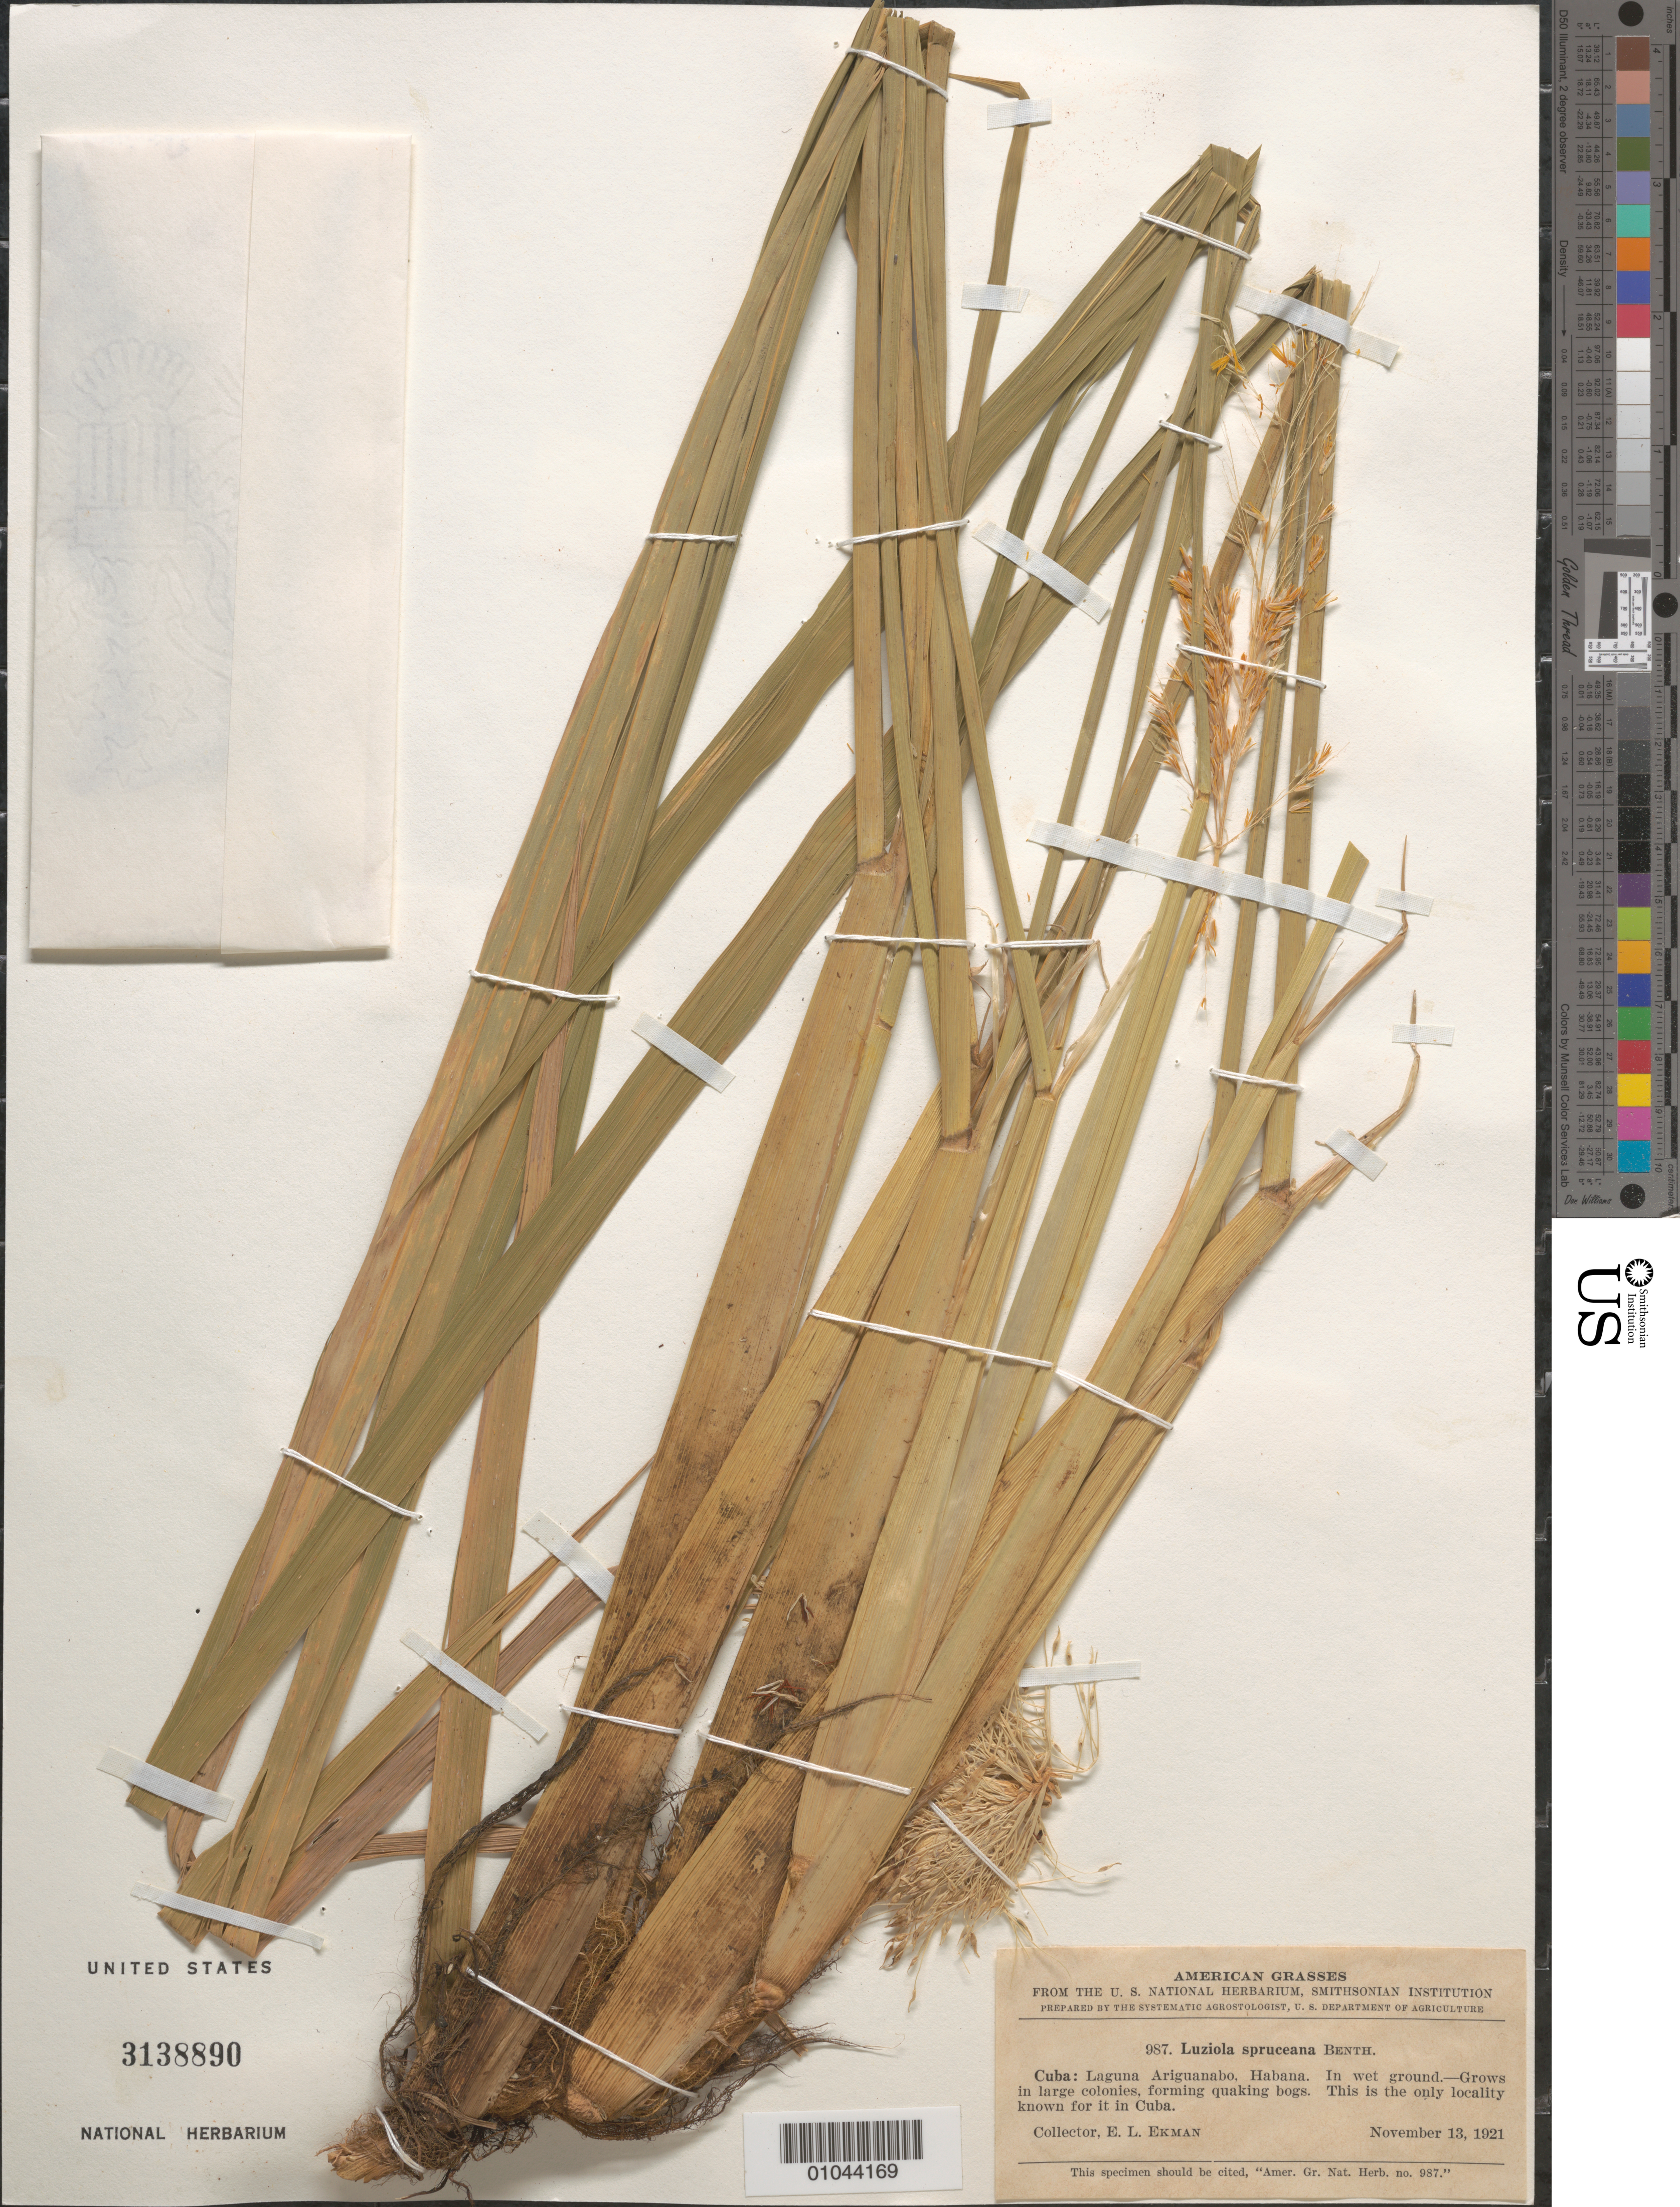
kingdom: Plantae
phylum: Tracheophyta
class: Liliopsida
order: Poales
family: Poaceae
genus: Luziola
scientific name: Luziola spruceana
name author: Benth. ex Döll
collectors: E. L. Ekman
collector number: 987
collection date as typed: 13 Nov 1921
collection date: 1921-11-13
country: Cuba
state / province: La Habana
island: Cuba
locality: Laguna Ariguanabo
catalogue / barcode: US 3138890